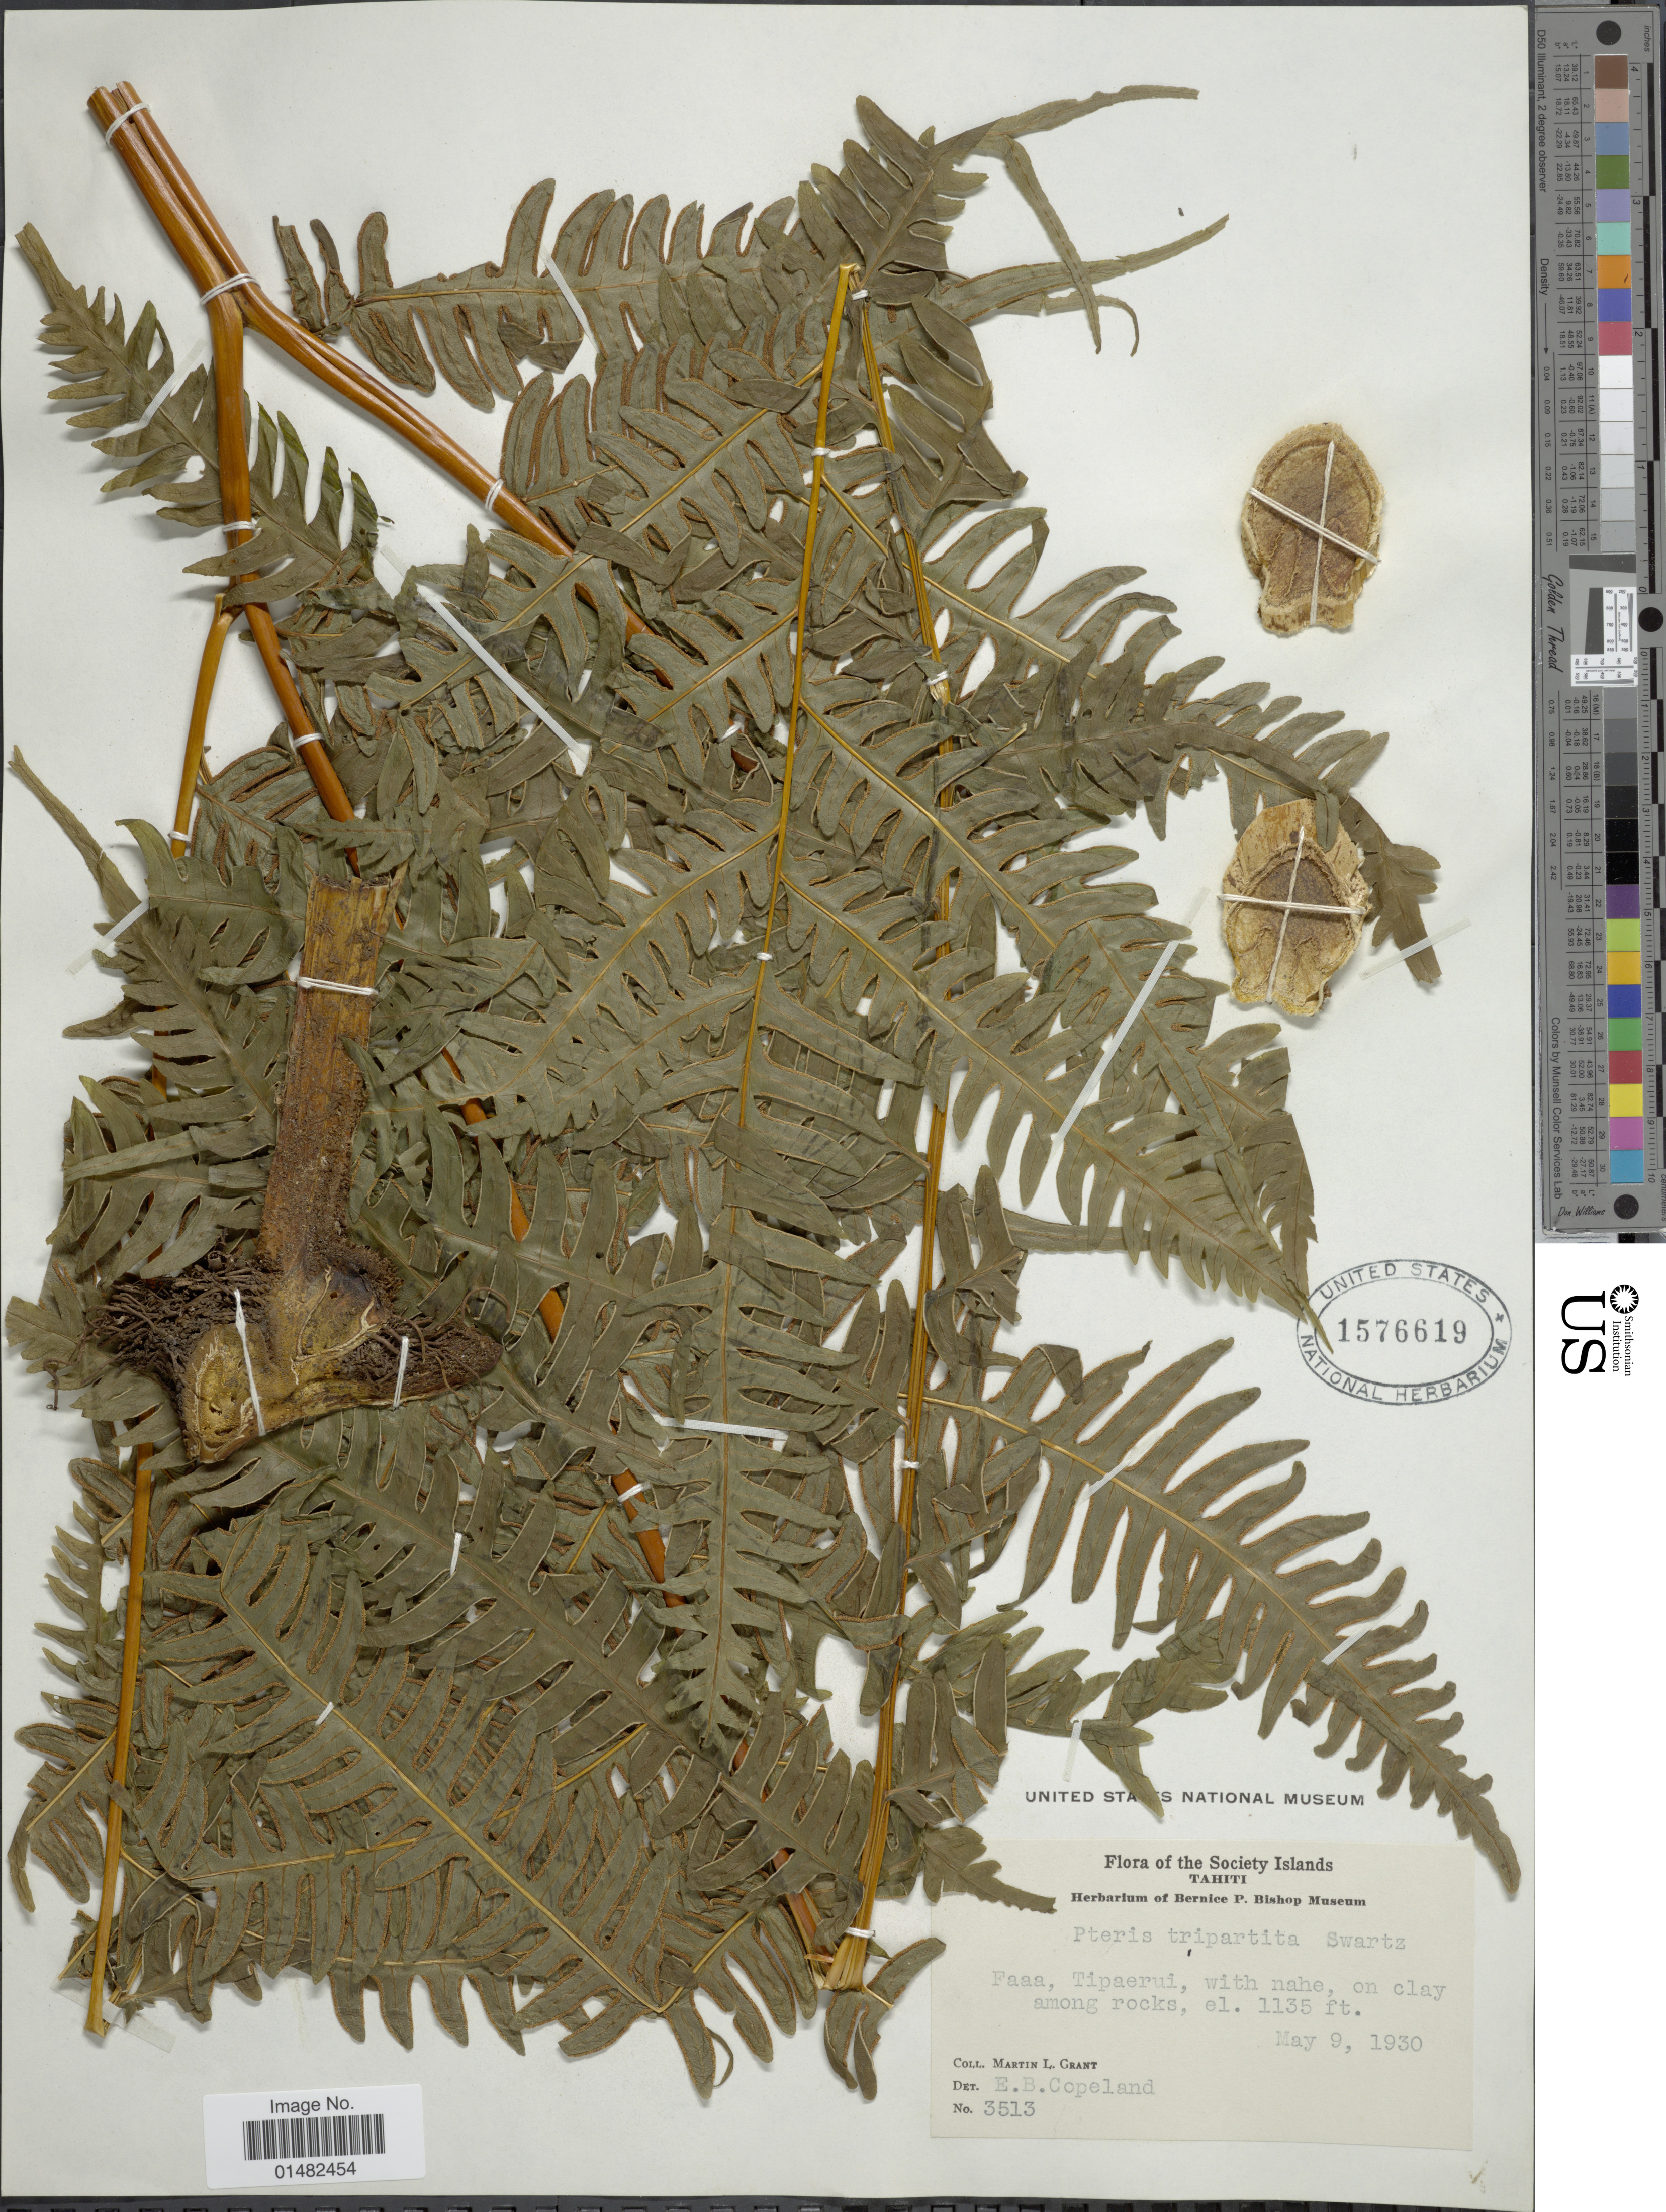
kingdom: Plantae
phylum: Tracheophyta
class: Polypodiopsida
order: Polypodiales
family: Pteridaceae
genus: Pteris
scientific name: Pteris tripartita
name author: Sw.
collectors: E. B. Copeland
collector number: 3513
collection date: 1930-05-09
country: French Polynesia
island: Tahiti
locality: Tahiti, Society Islands, Faaa, Tipaerui, with nahe, on clay among rocks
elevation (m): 346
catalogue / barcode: US 1576619